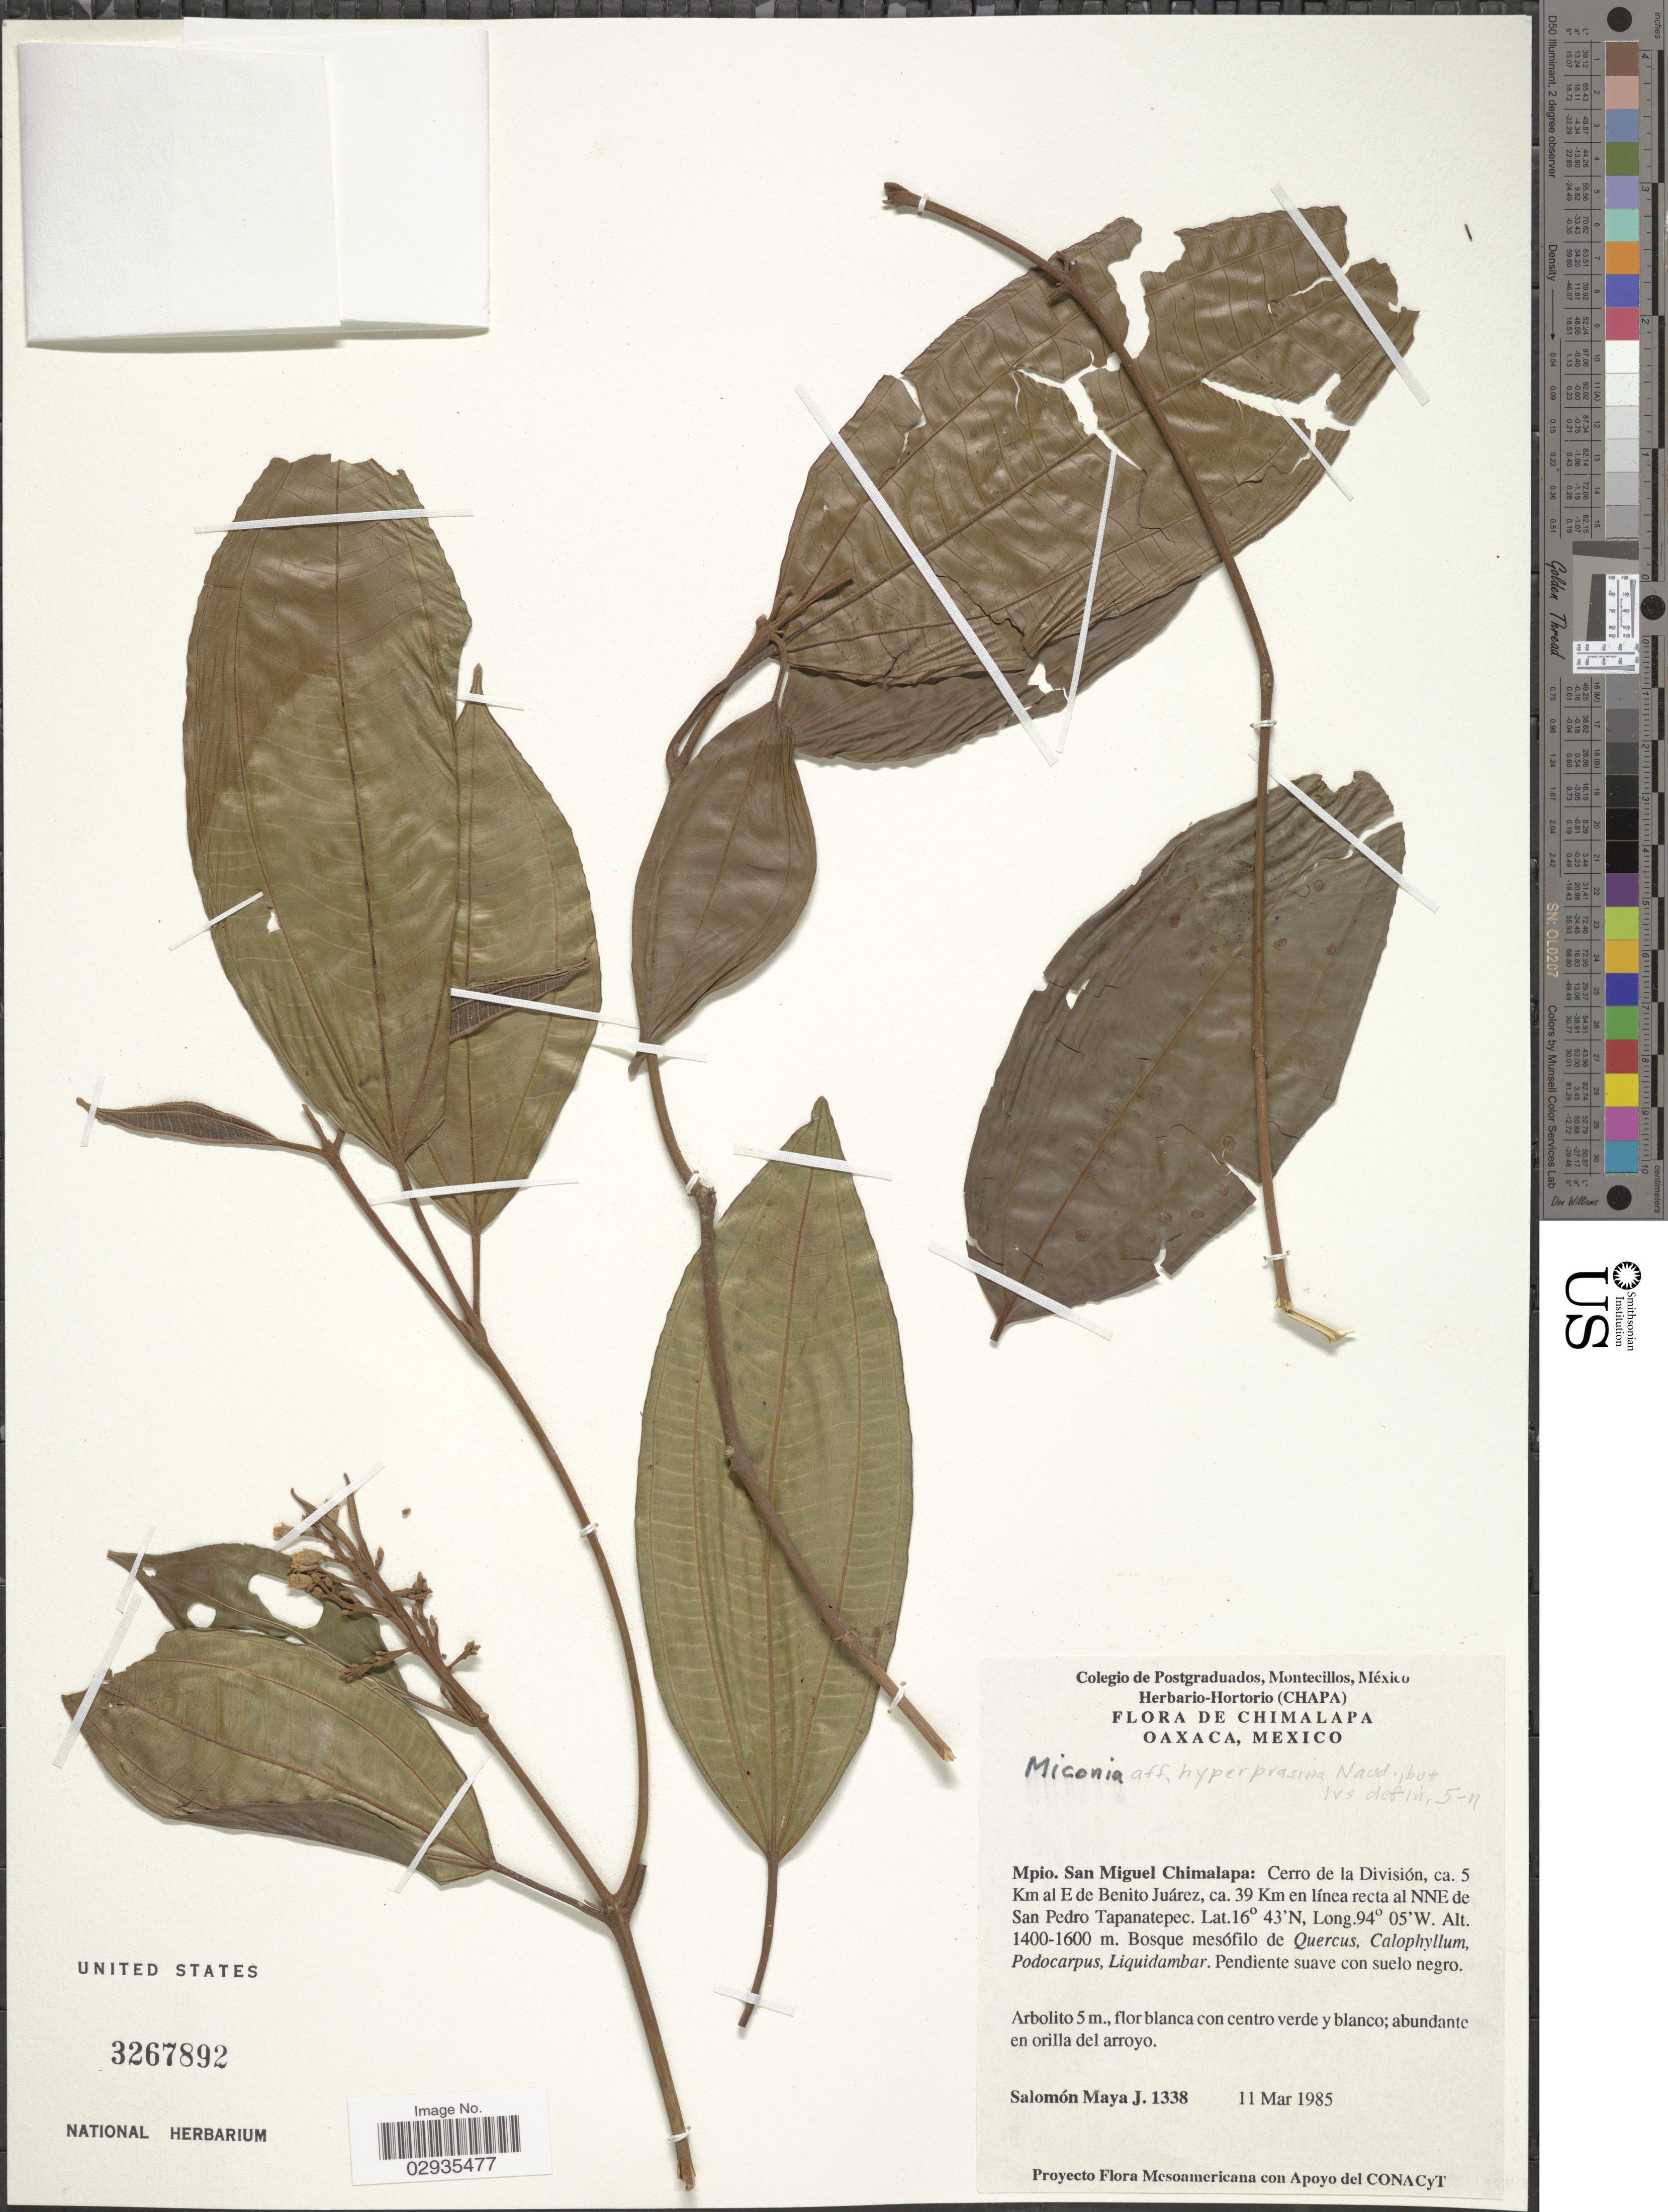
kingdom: Plantae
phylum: Tracheophyta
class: Magnoliopsida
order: Myrtales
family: Melastomataceae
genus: Miconia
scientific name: Miconia sp.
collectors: S. Maya J.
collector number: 1338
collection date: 1985-03-11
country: Mexico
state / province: Oaxaca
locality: Chimalapa, Mpio. San Miguel Chimalapa, Cerro de la División, ca. 5 Km al E de Benito Juárez, ca. 39 Km en línea recta al NNE de San Pedro Tapanatepec.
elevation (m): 1400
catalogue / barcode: US 3267892